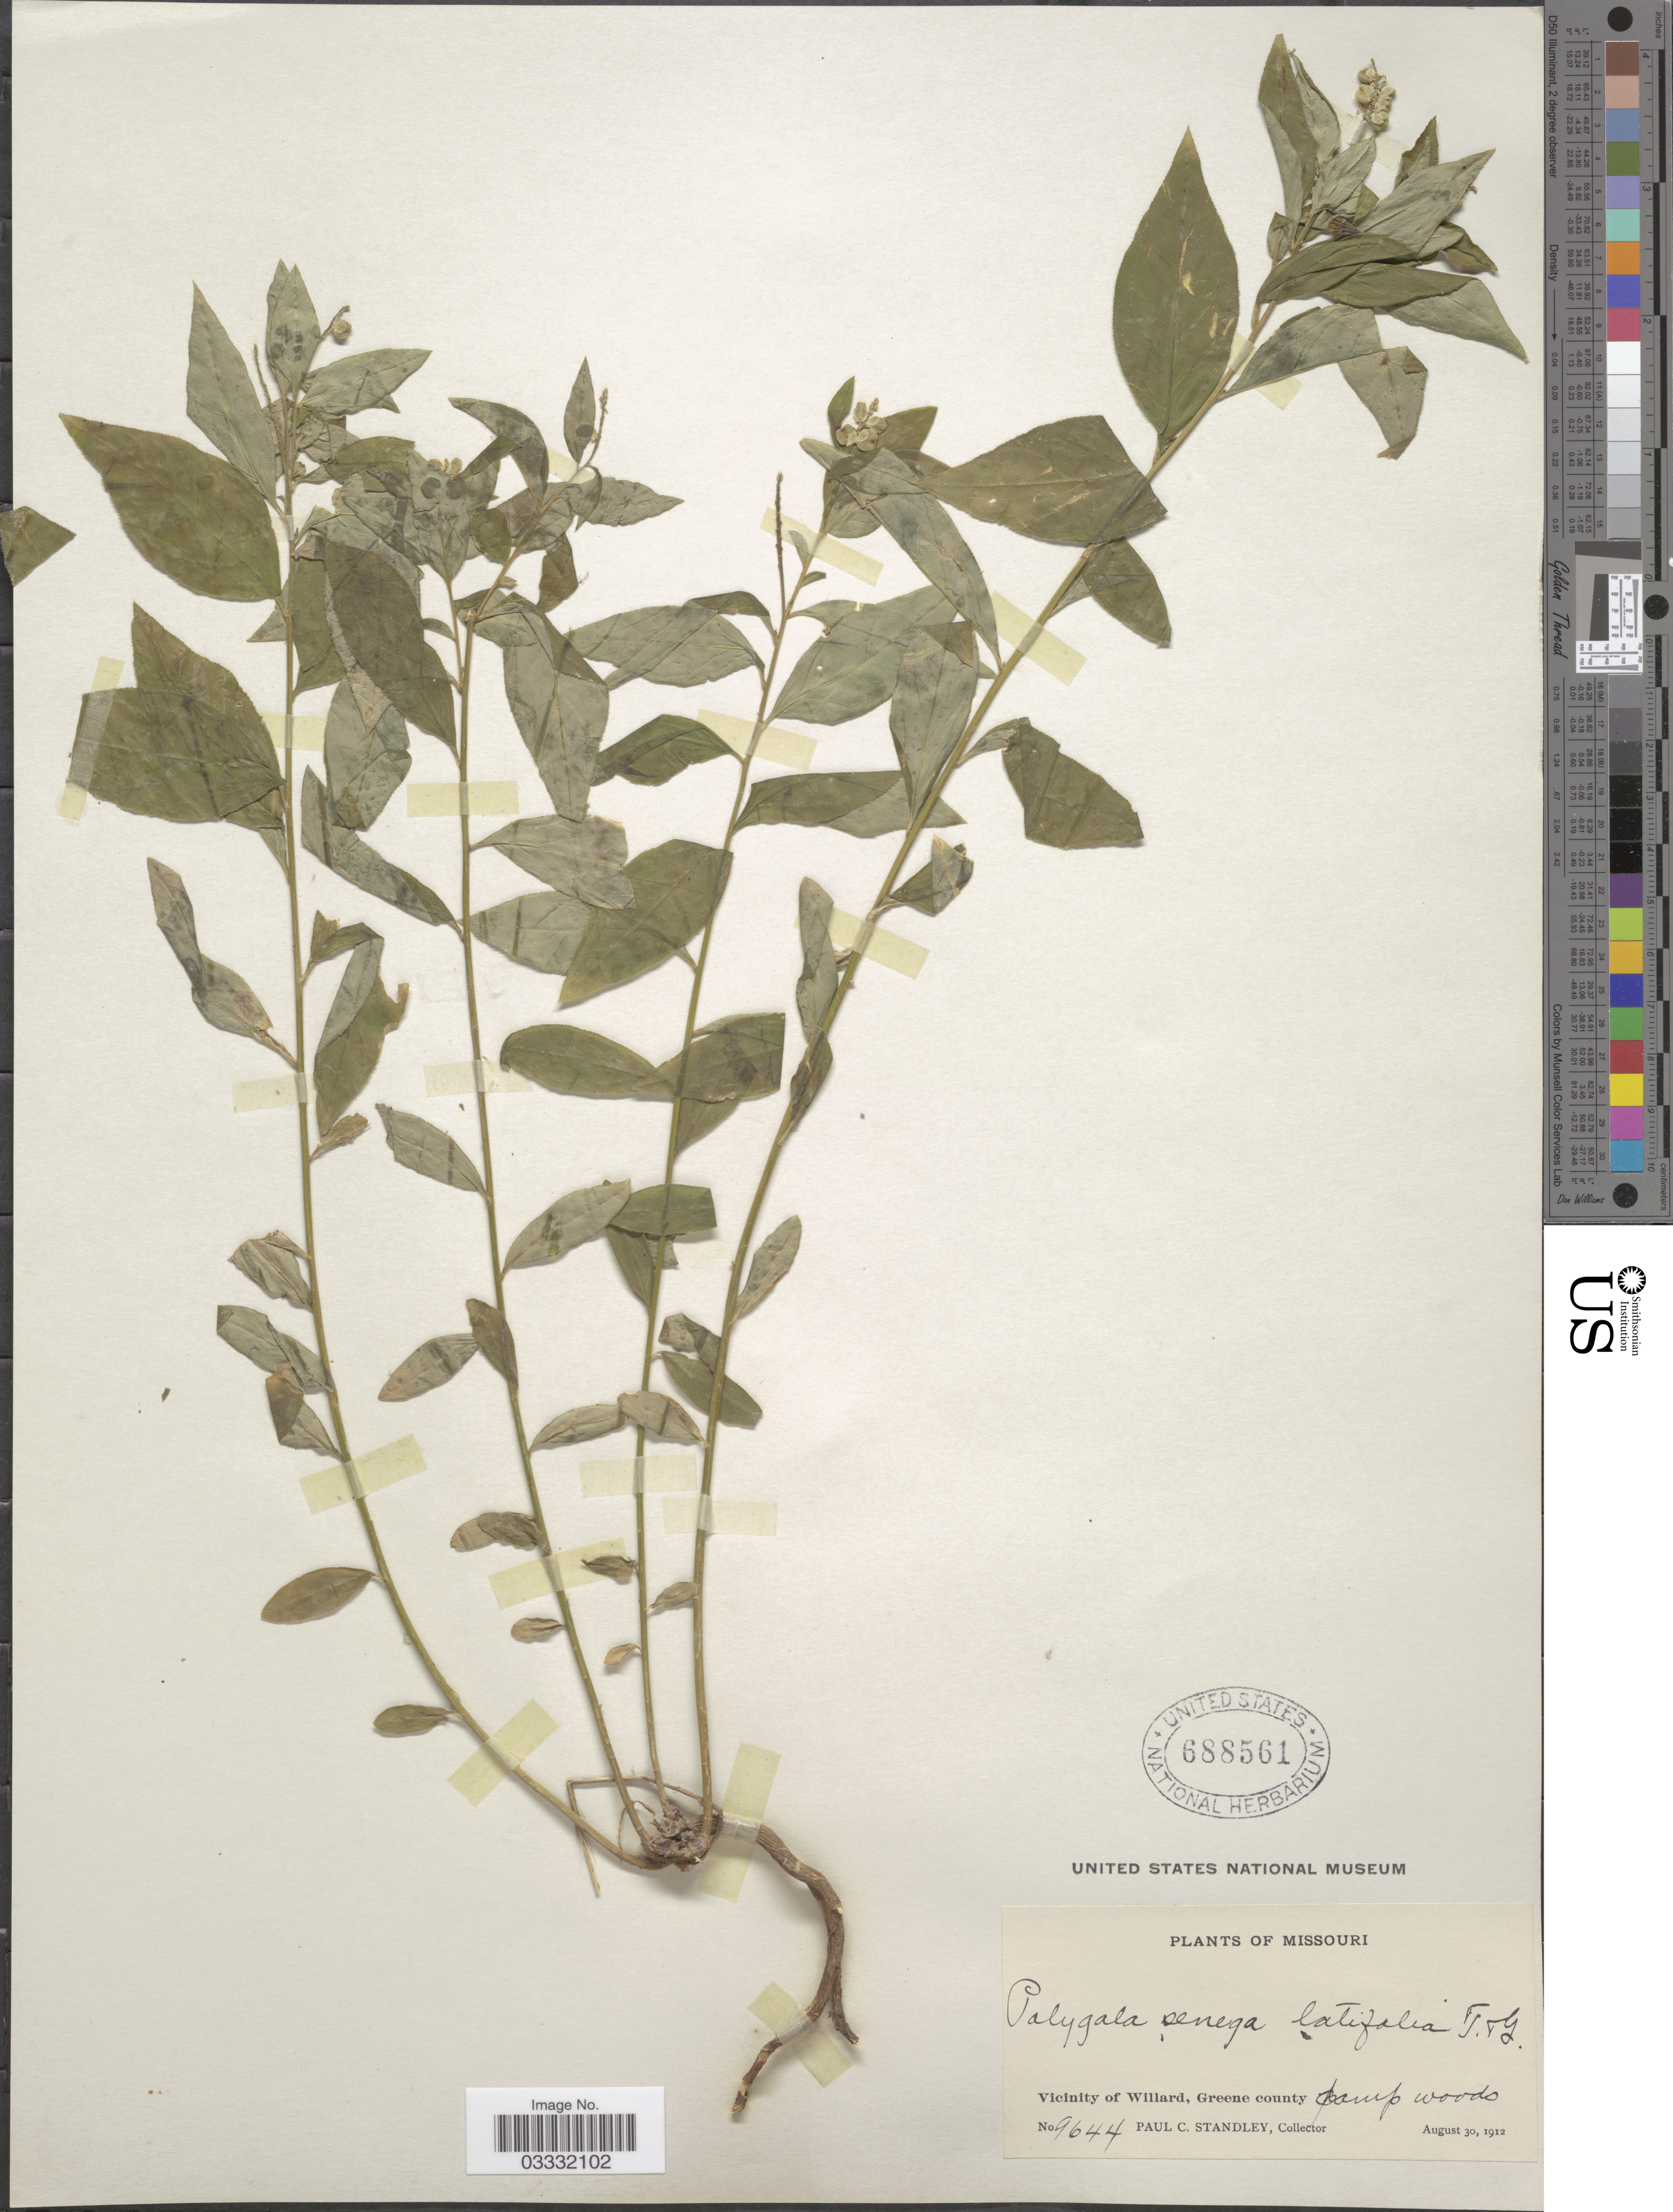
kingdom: Plantae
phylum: Tracheophyta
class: Magnoliopsida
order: Fabales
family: Polygalaceae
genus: Polygala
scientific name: Polygala senega var. latifolia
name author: Torr. & A. Gray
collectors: P. C. Standley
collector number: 9644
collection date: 1912-08-30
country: United States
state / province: Missouri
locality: Vicinity of Willard, Greene County.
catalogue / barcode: US 688561